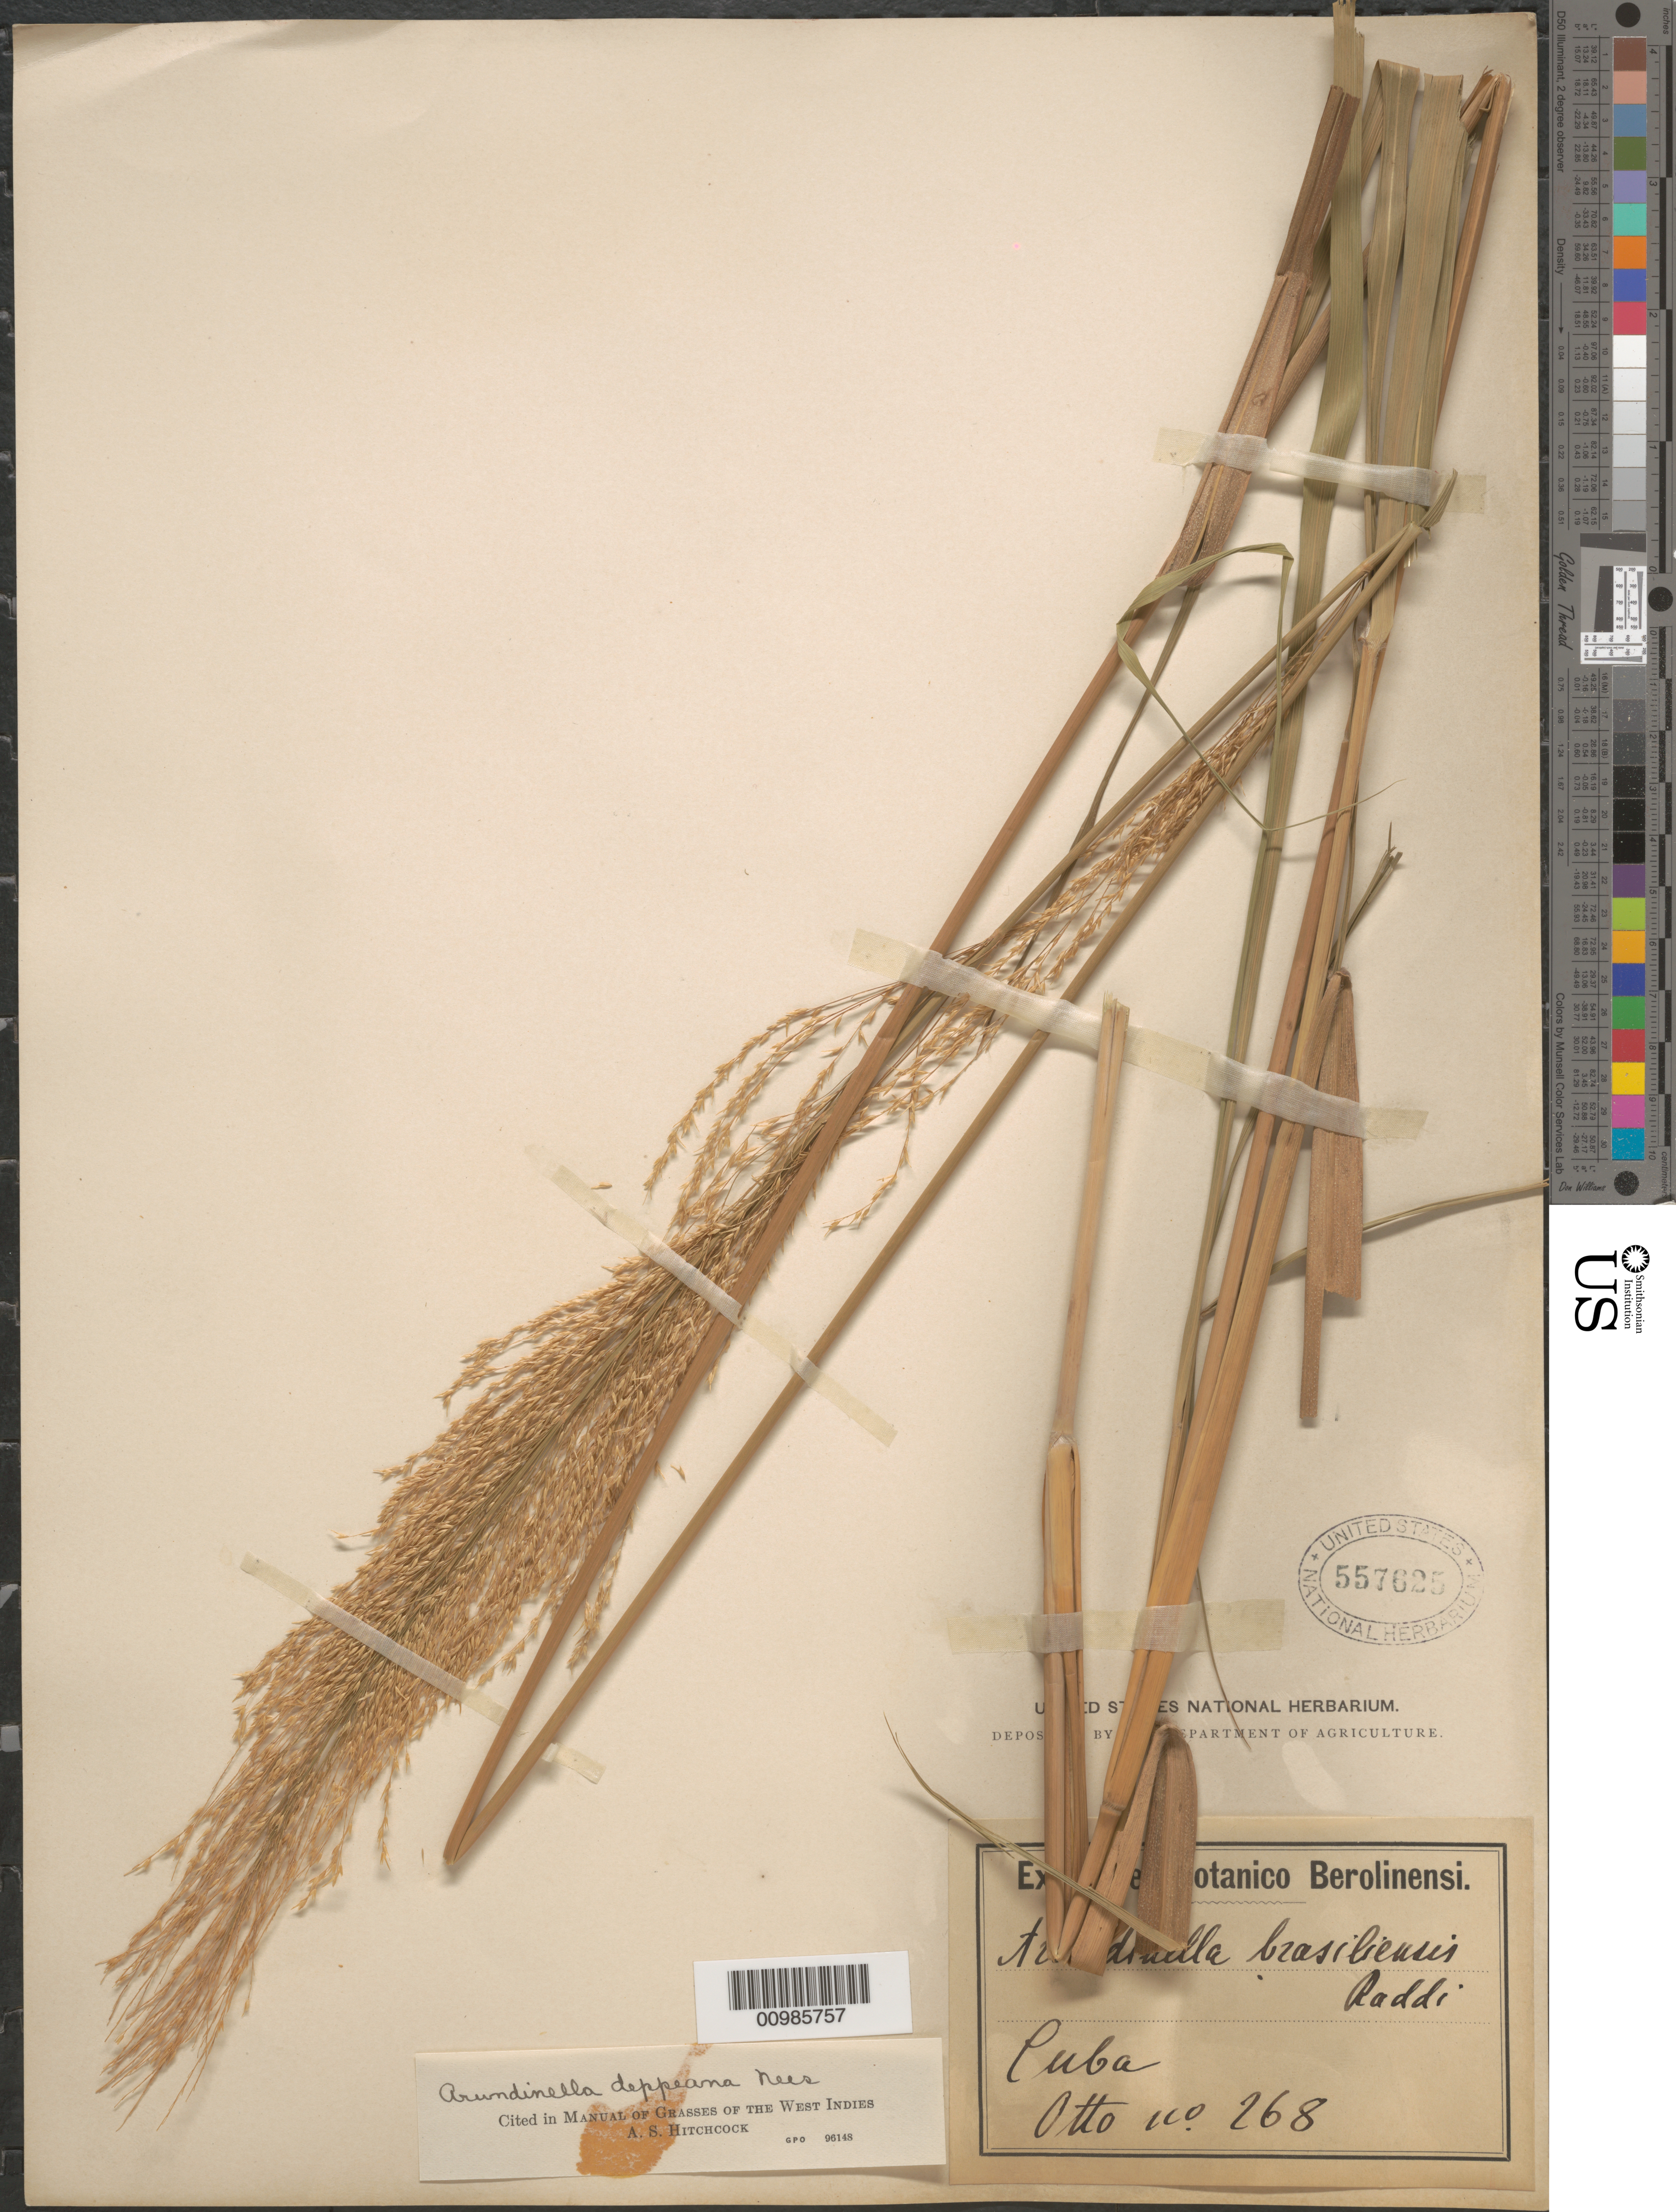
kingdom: Plantae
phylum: Tracheophyta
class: Liliopsida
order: Poales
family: Poaceae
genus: Arundinella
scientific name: Arundinella deppeana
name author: Nees ex Steud.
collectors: Otto, --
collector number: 268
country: Cuba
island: Cuba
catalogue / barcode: US 557625